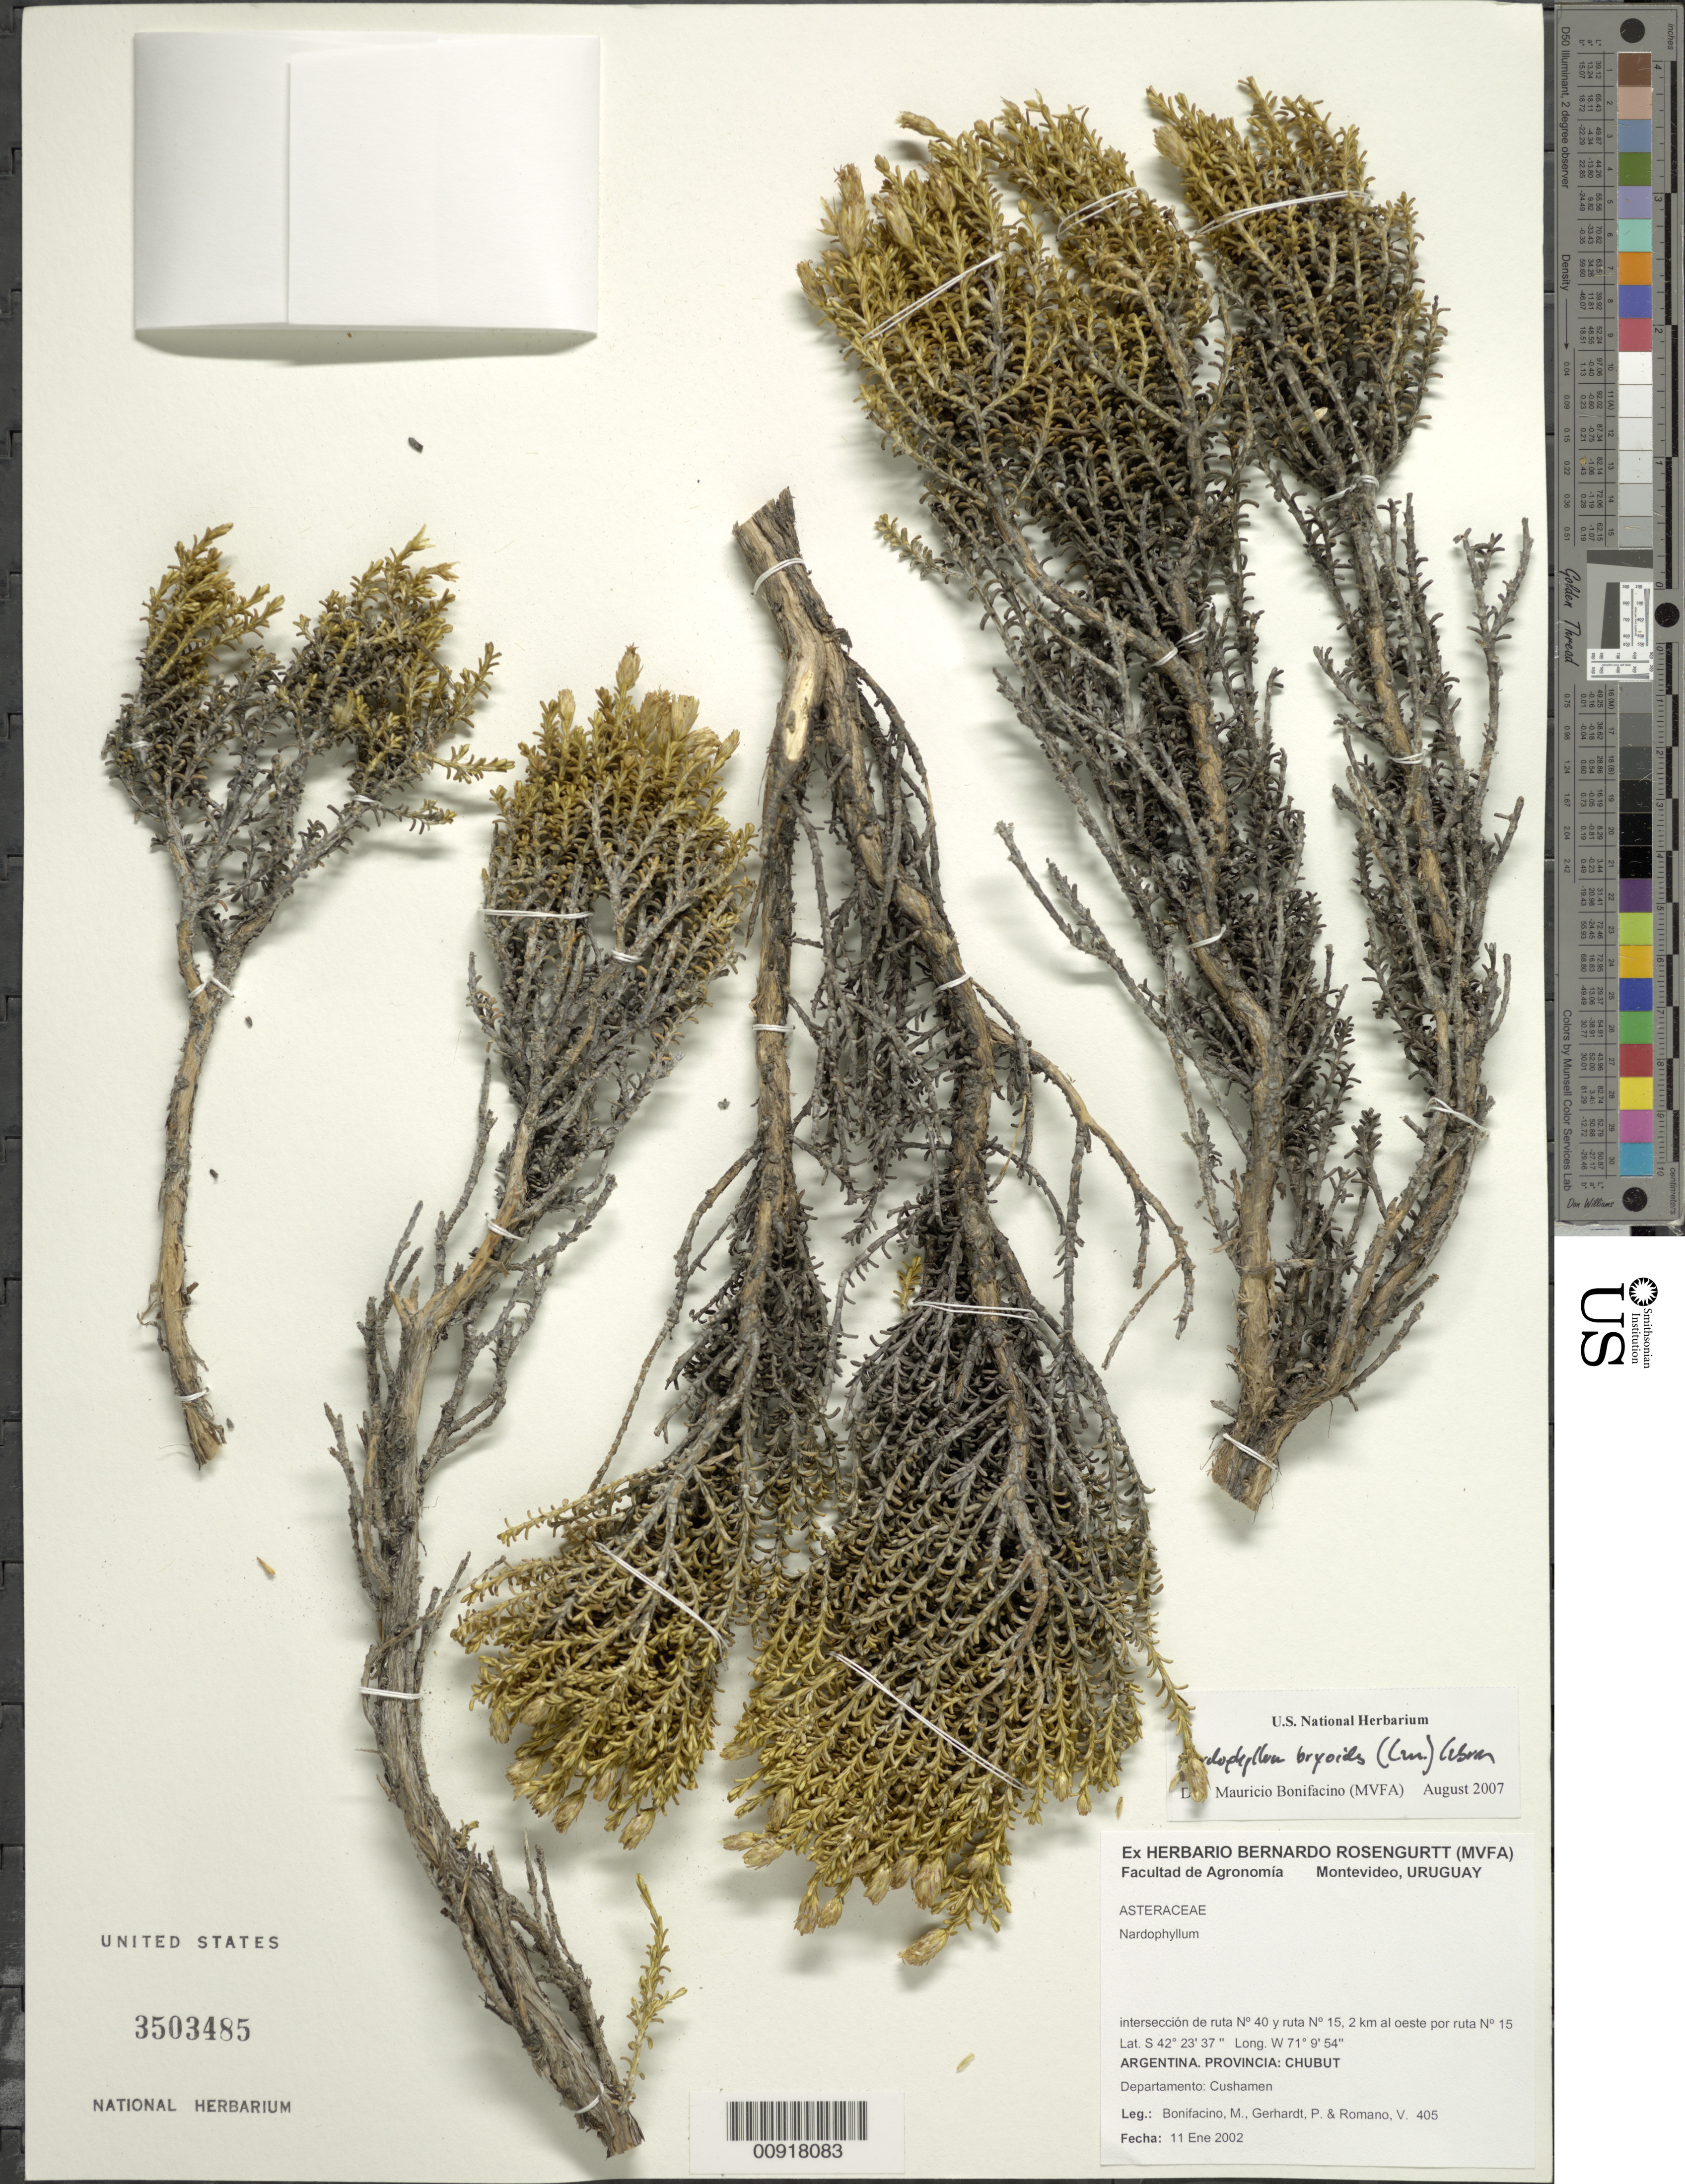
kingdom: Plantae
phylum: Tracheophyta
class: Magnoliopsida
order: Asterales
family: Asteraceae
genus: Nardophyllum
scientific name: Nardophyllum bryoides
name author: (Lam.) Cabrera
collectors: M. Bonifacino, P. Gerhardt & V. Romano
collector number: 0405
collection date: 2002-01-11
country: Argentina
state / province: Chubut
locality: Dpto. Cushamen, intersección de Ruta 40 y Ruta 15, 2 km oeste por Ruta 15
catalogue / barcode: US 3503485